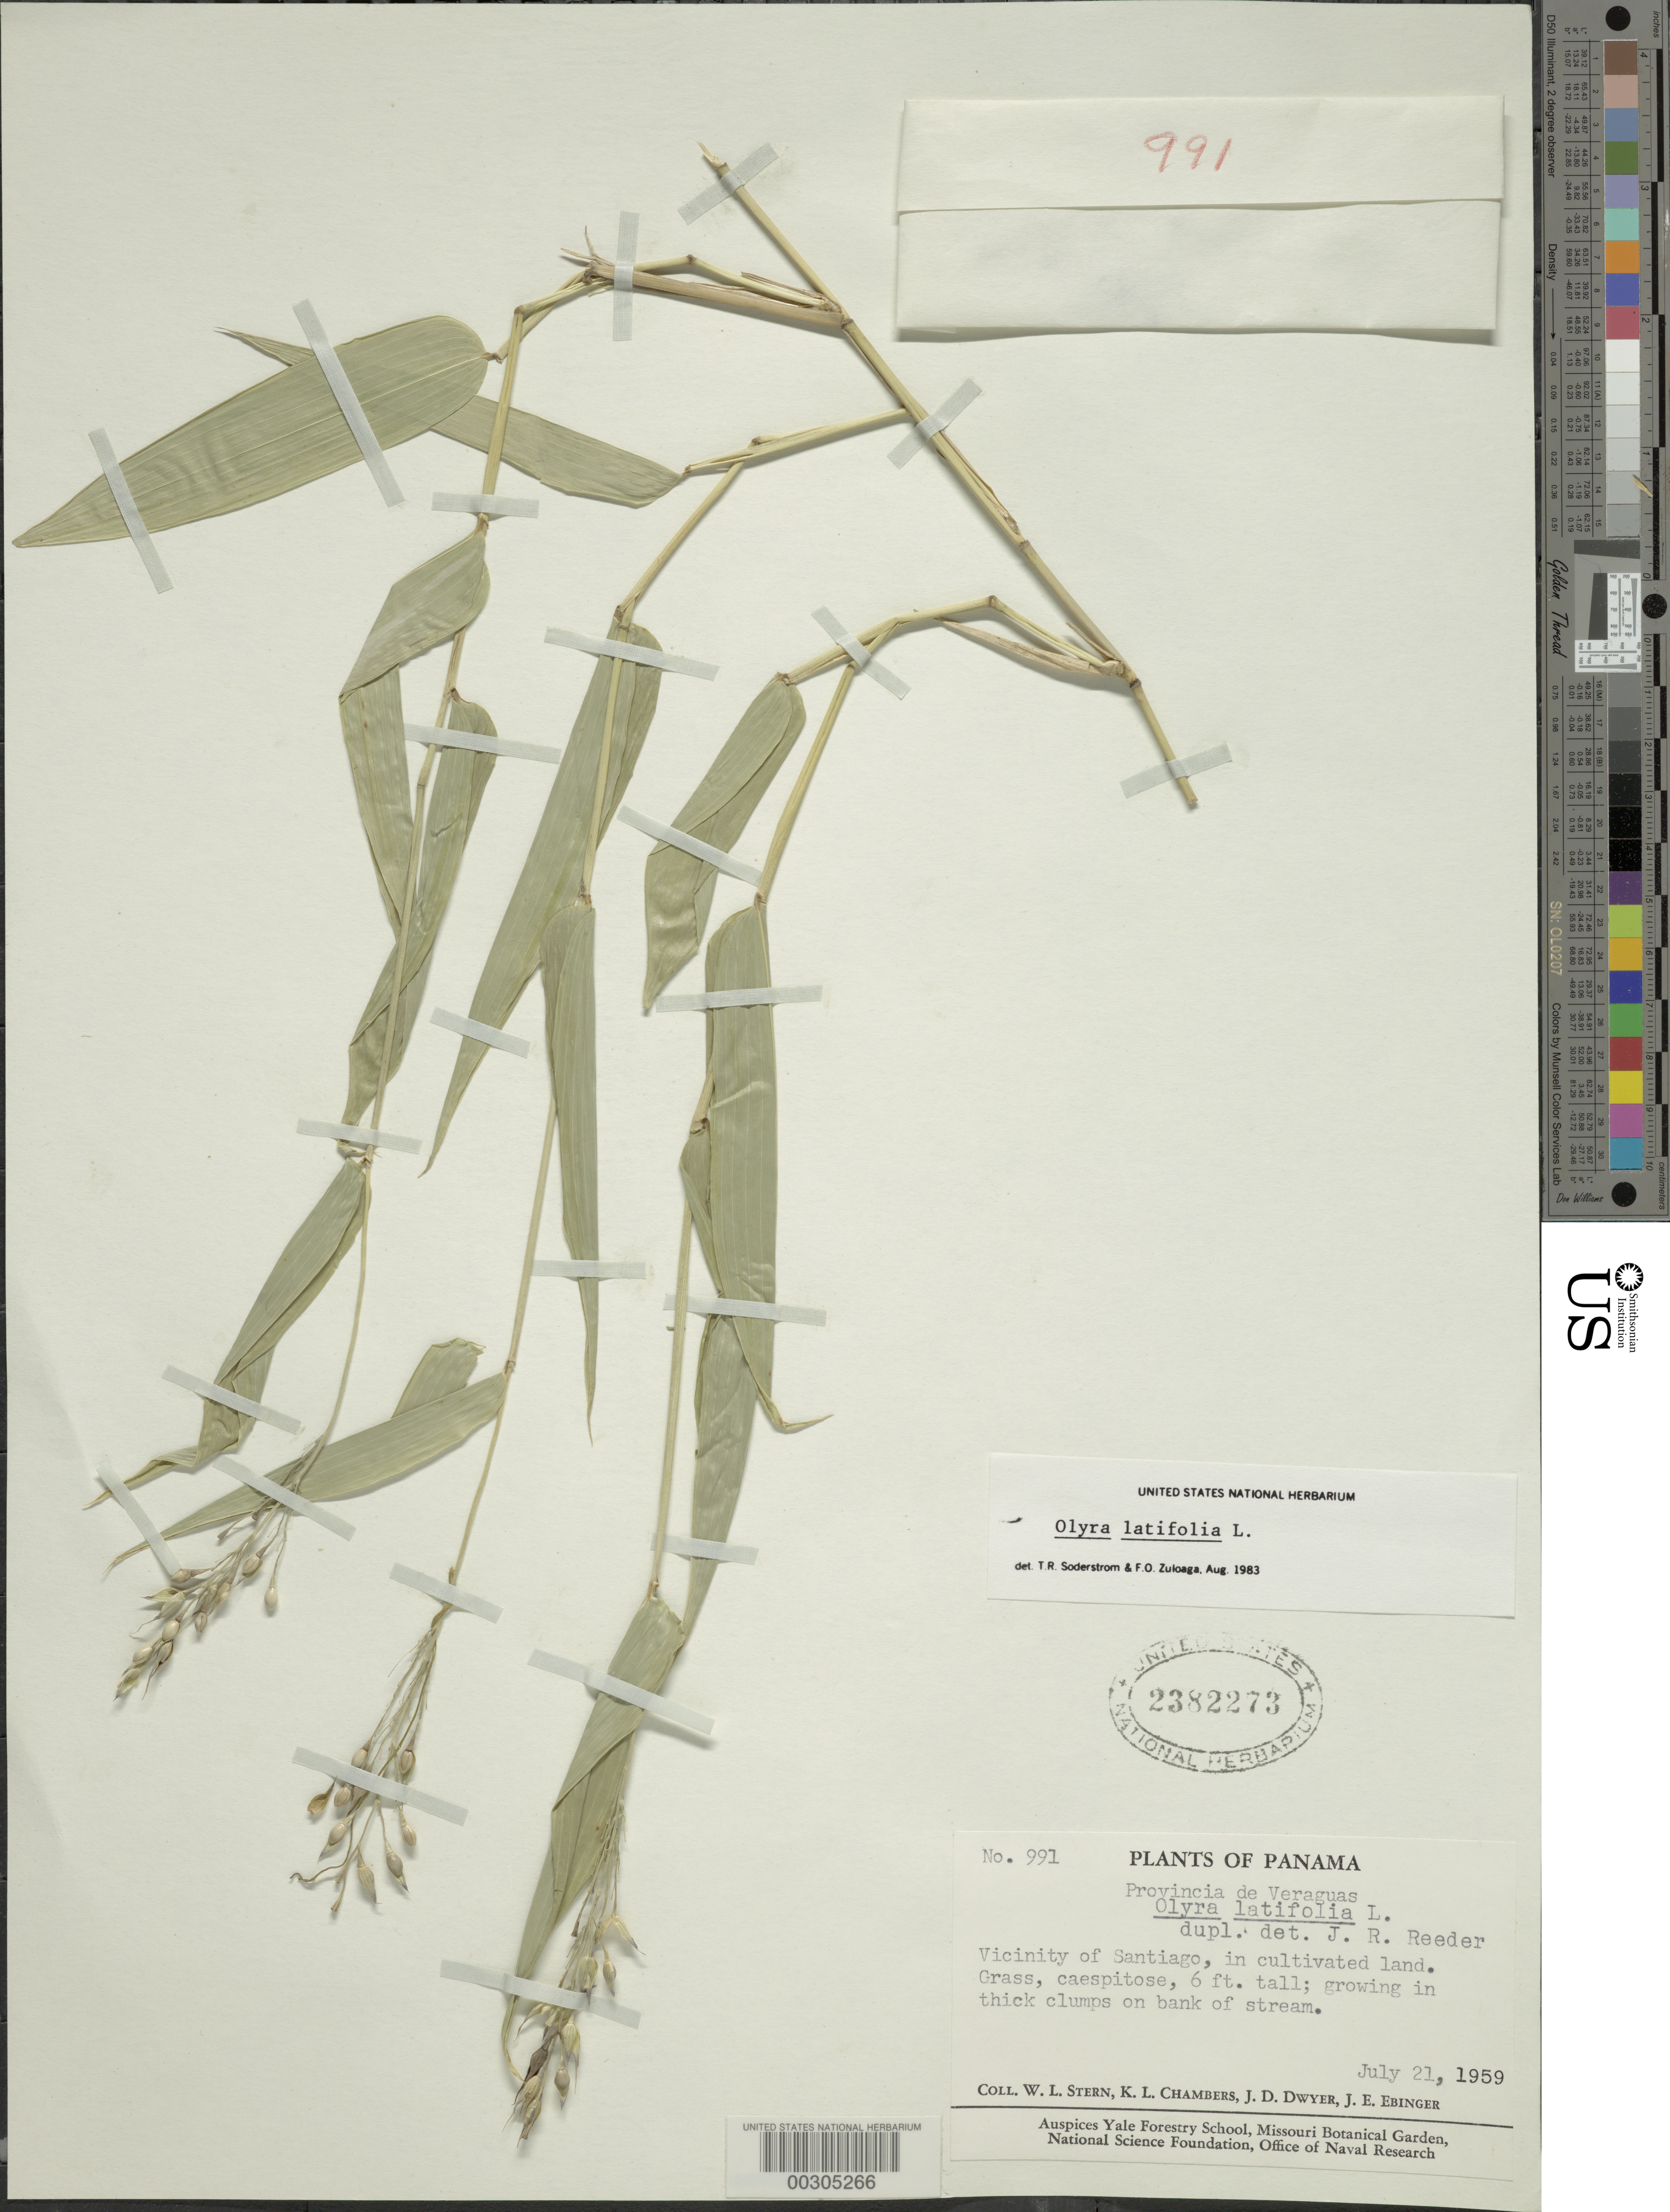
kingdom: Plantae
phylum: Tracheophyta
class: Liliopsida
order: Poales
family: Poaceae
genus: Olyra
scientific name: Olyra latifolia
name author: L.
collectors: W. L. Stern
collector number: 991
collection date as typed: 21 Jul 1959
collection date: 1959-07-21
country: Panama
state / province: Veraguas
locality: Santiago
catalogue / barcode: US 2382273